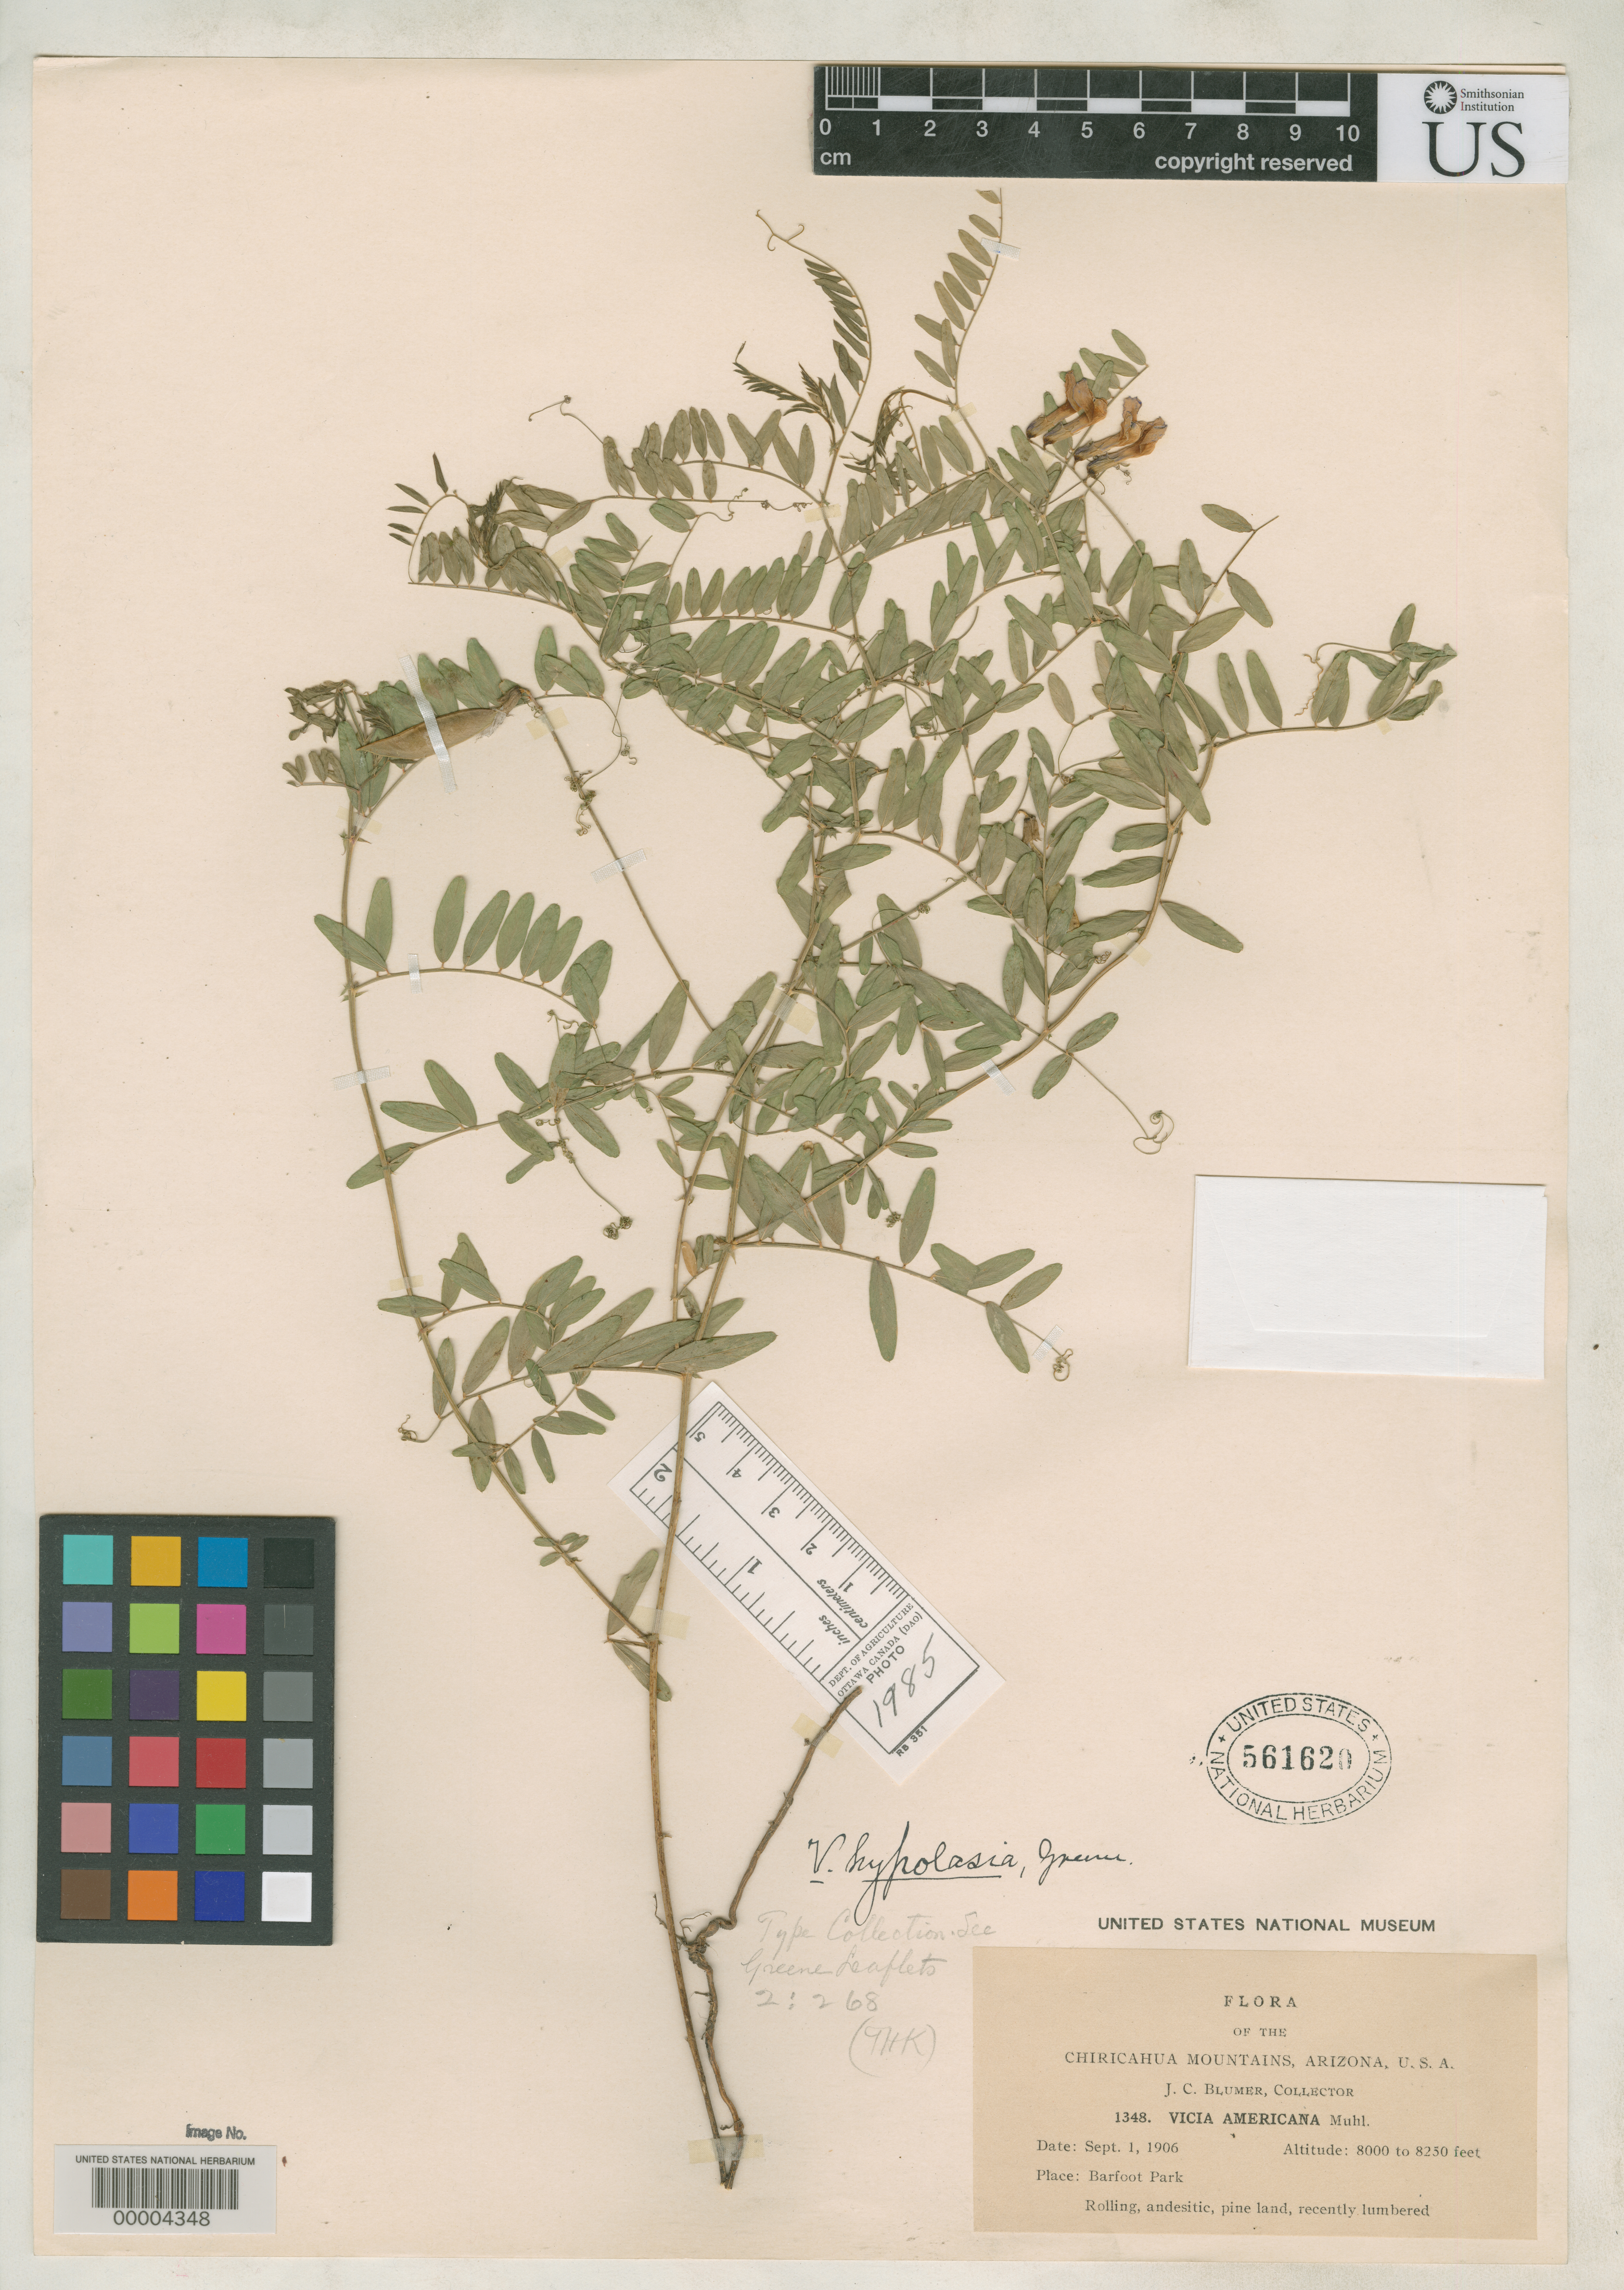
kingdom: Plantae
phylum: Tracheophyta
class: Magnoliopsida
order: Fabales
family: Fabaceae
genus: Vicia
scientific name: Vicia hypolasia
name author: Greene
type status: Isotype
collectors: J. C. Blumer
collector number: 1348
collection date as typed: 01 Sep 1906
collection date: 1906-09-01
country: United States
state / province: Arizona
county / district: Cochise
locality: Barefoot Park, Chiricahua Mountains.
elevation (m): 2438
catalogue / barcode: US 561620